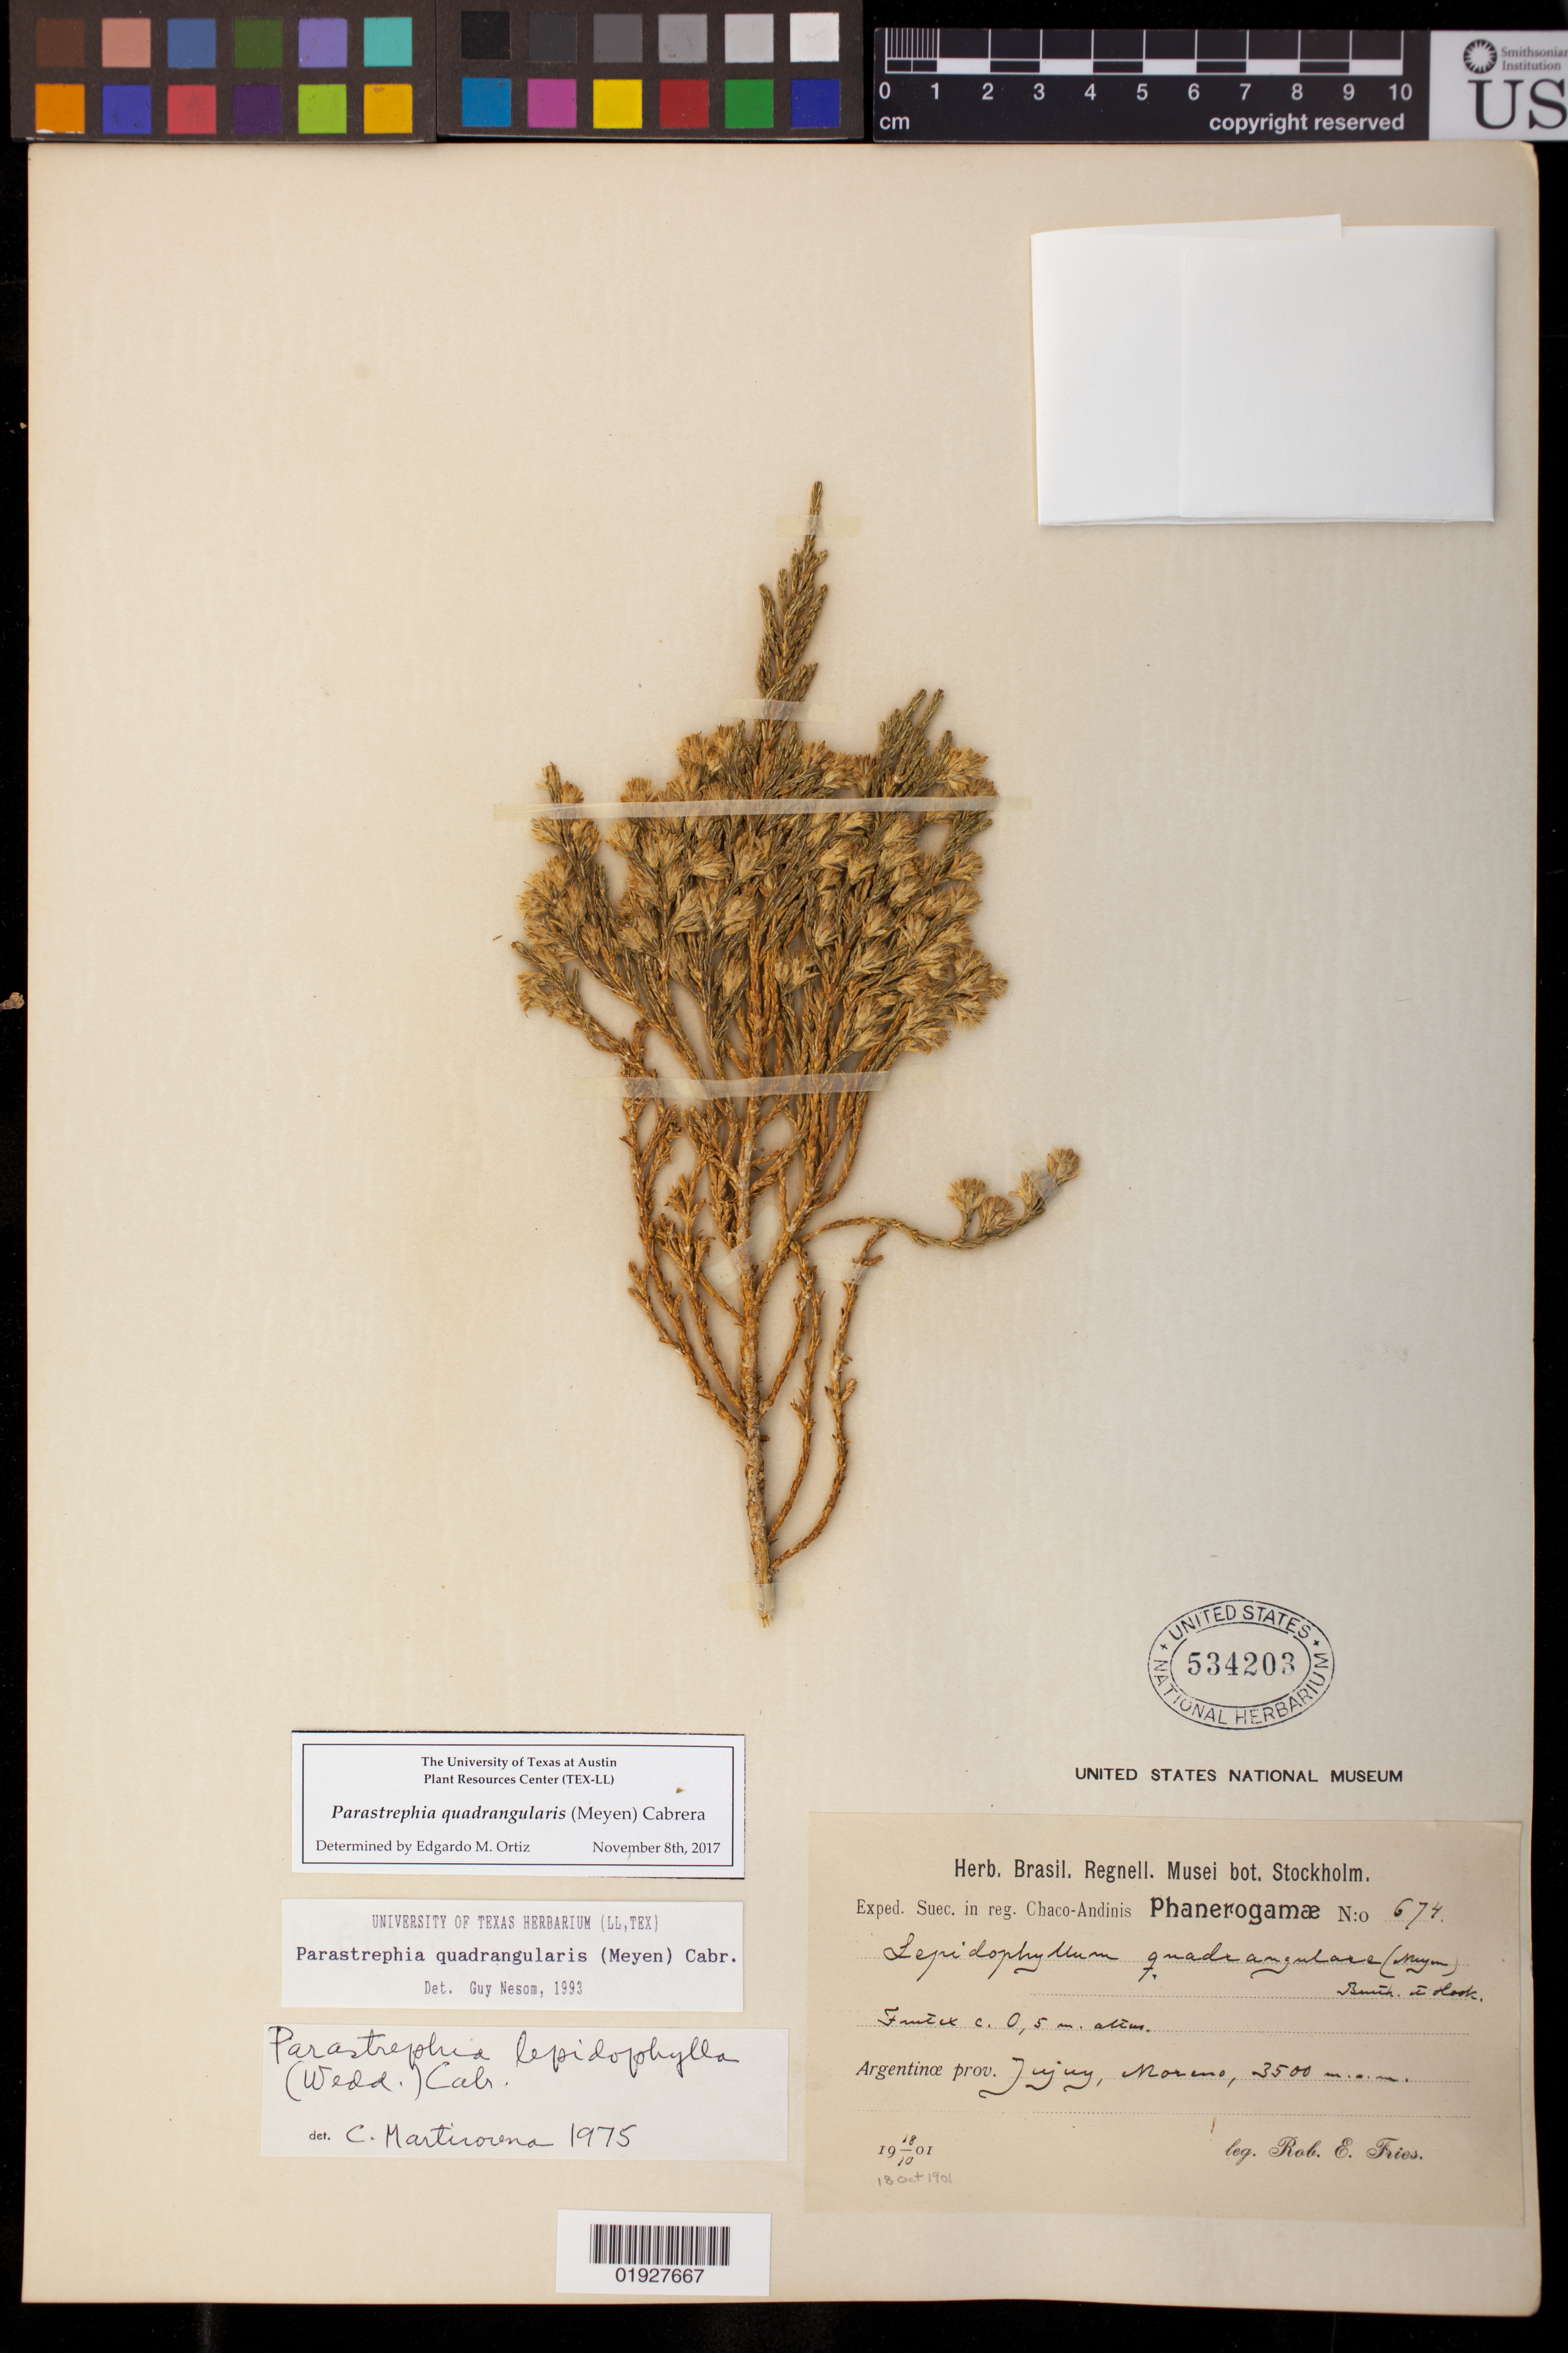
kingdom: Plantae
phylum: Tracheophyta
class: Magnoliopsida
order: Asterales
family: Asteraceae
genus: Parastrephia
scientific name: Parastrephia quadrangularis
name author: (Meyen) Cabrera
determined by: Ortiz, E. M.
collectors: R. E. Fries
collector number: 674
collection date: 1901-10-18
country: Argentina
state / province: Jujuy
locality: Moreno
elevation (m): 3500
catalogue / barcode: US 534203